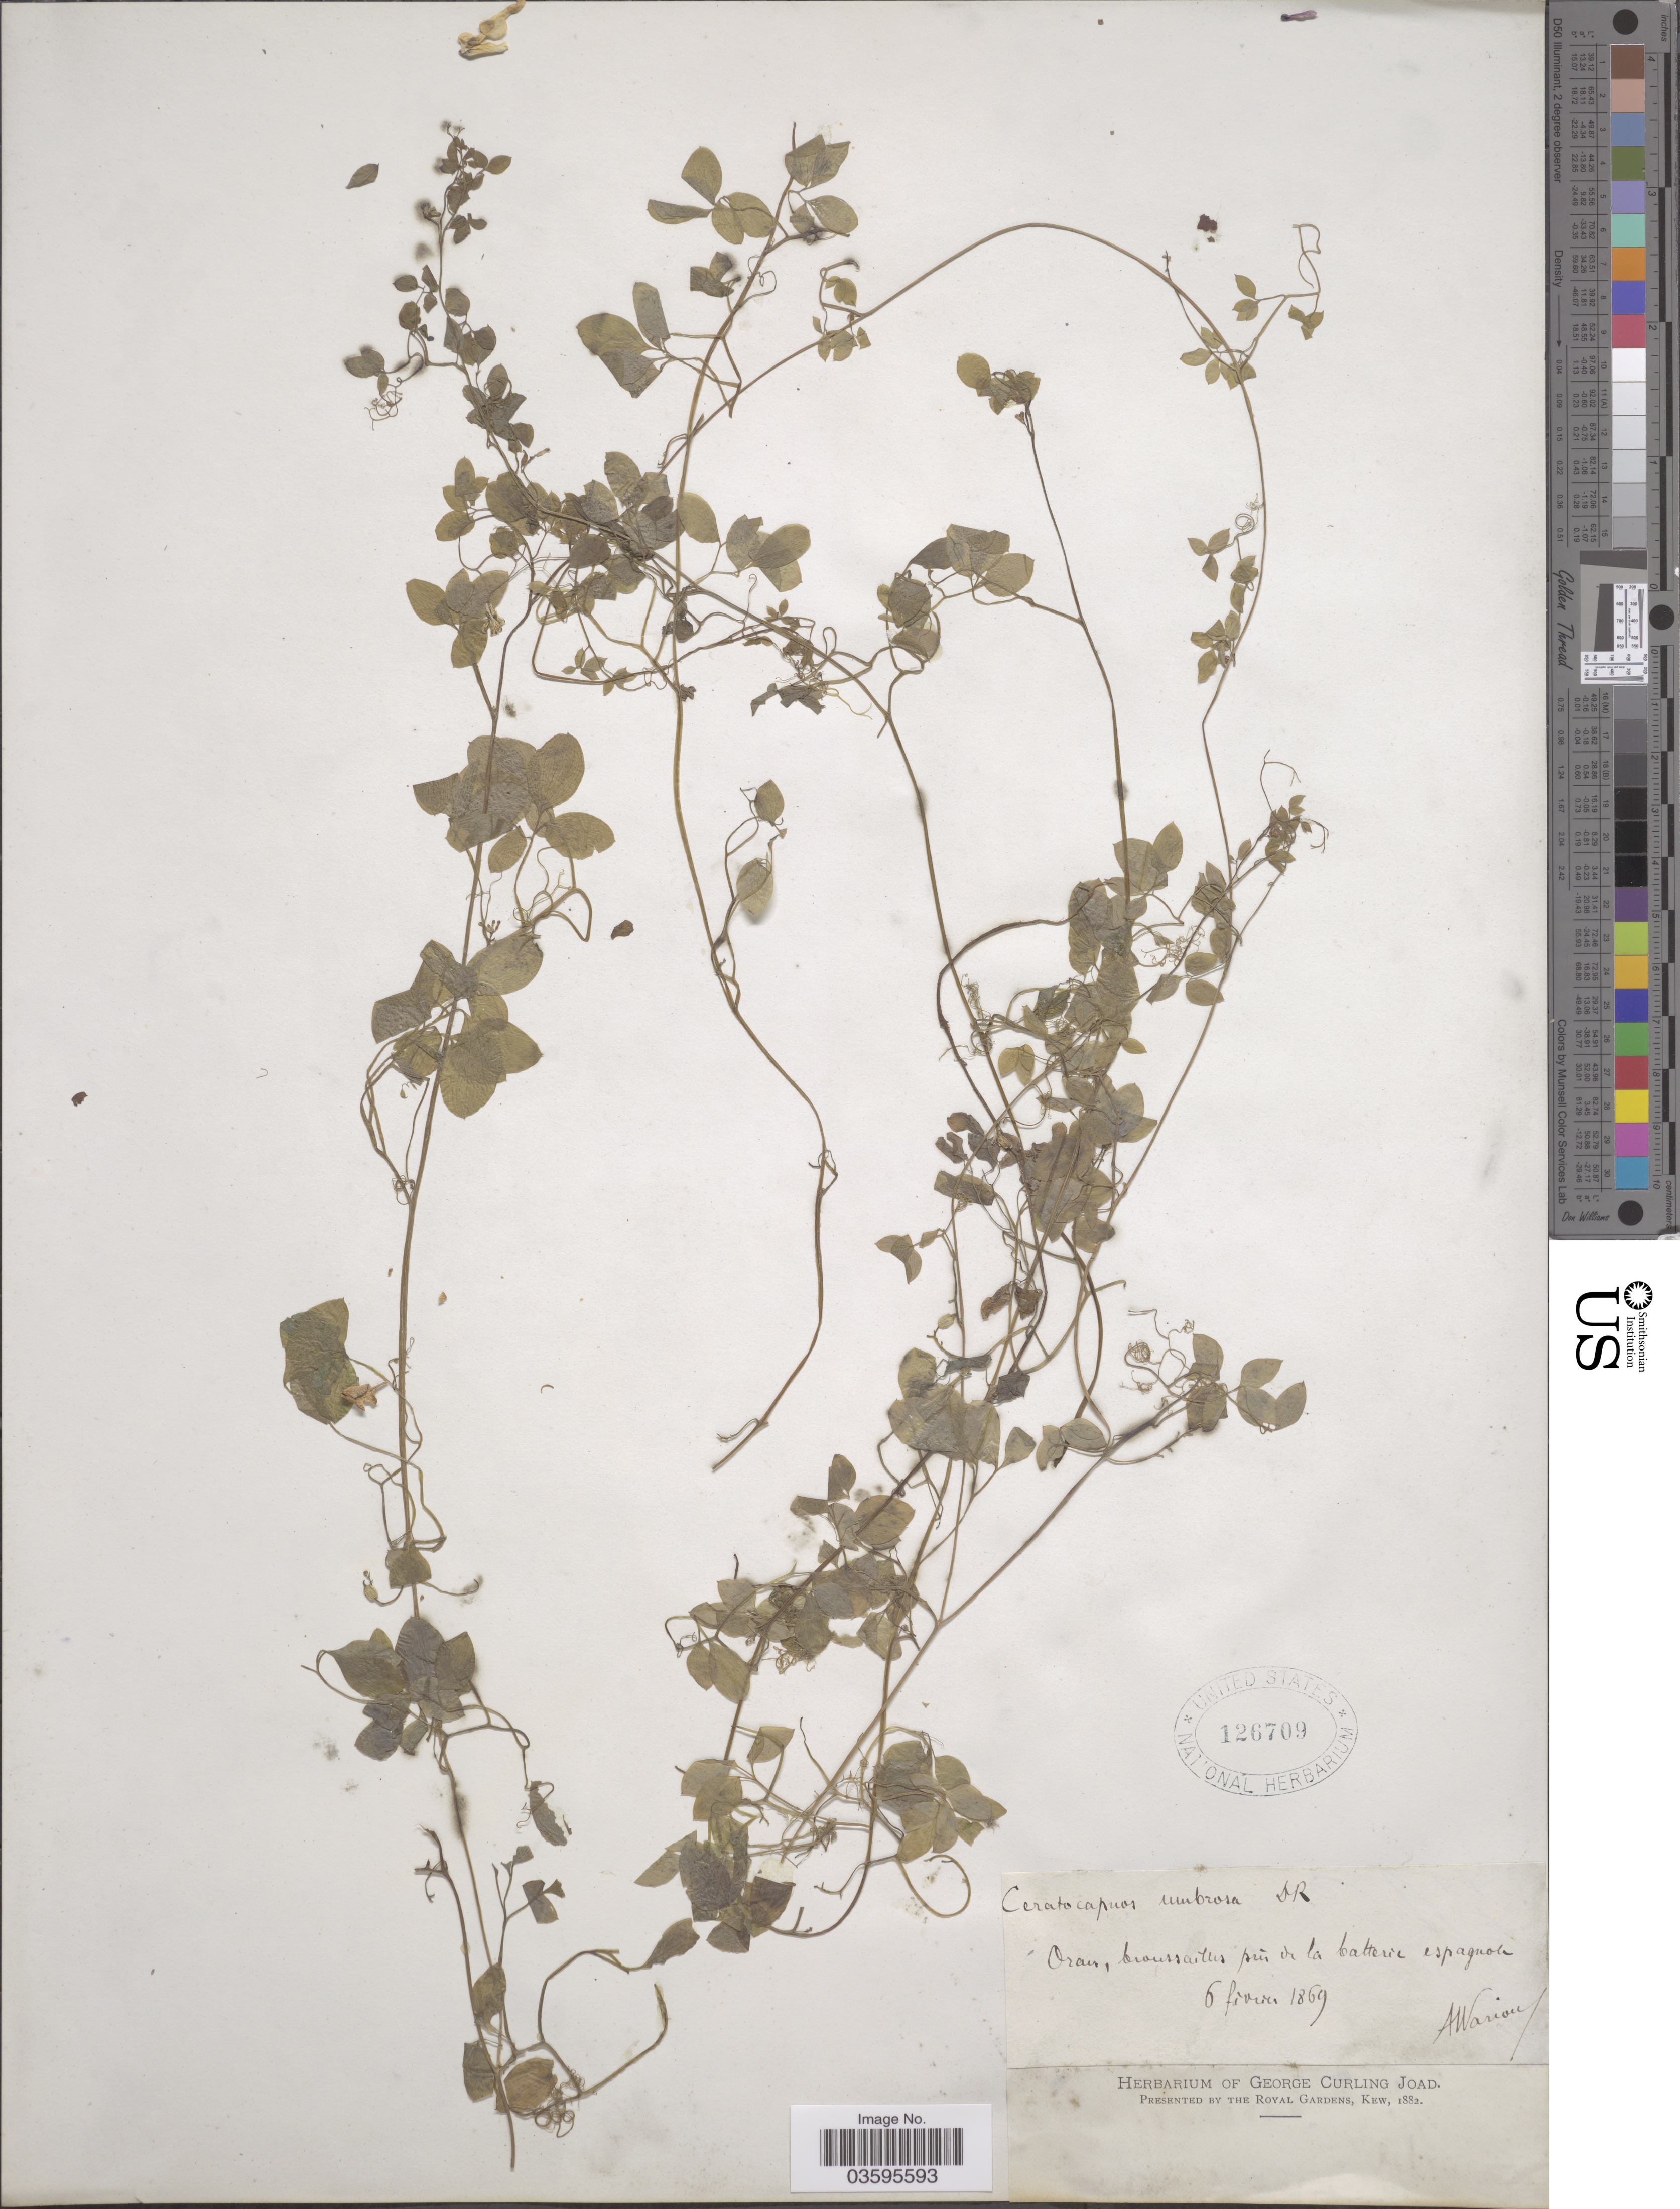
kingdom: Plantae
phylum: Tracheophyta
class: Magnoliopsida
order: Ranunculales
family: Papaveraceae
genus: Corydalis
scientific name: Corydalis umbrosa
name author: (Walp.) Prantl & Kundig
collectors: A. Warion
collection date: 1869-02-06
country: Algeria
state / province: Oran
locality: Broussailes près de la latteric espagnola.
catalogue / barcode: US 126709